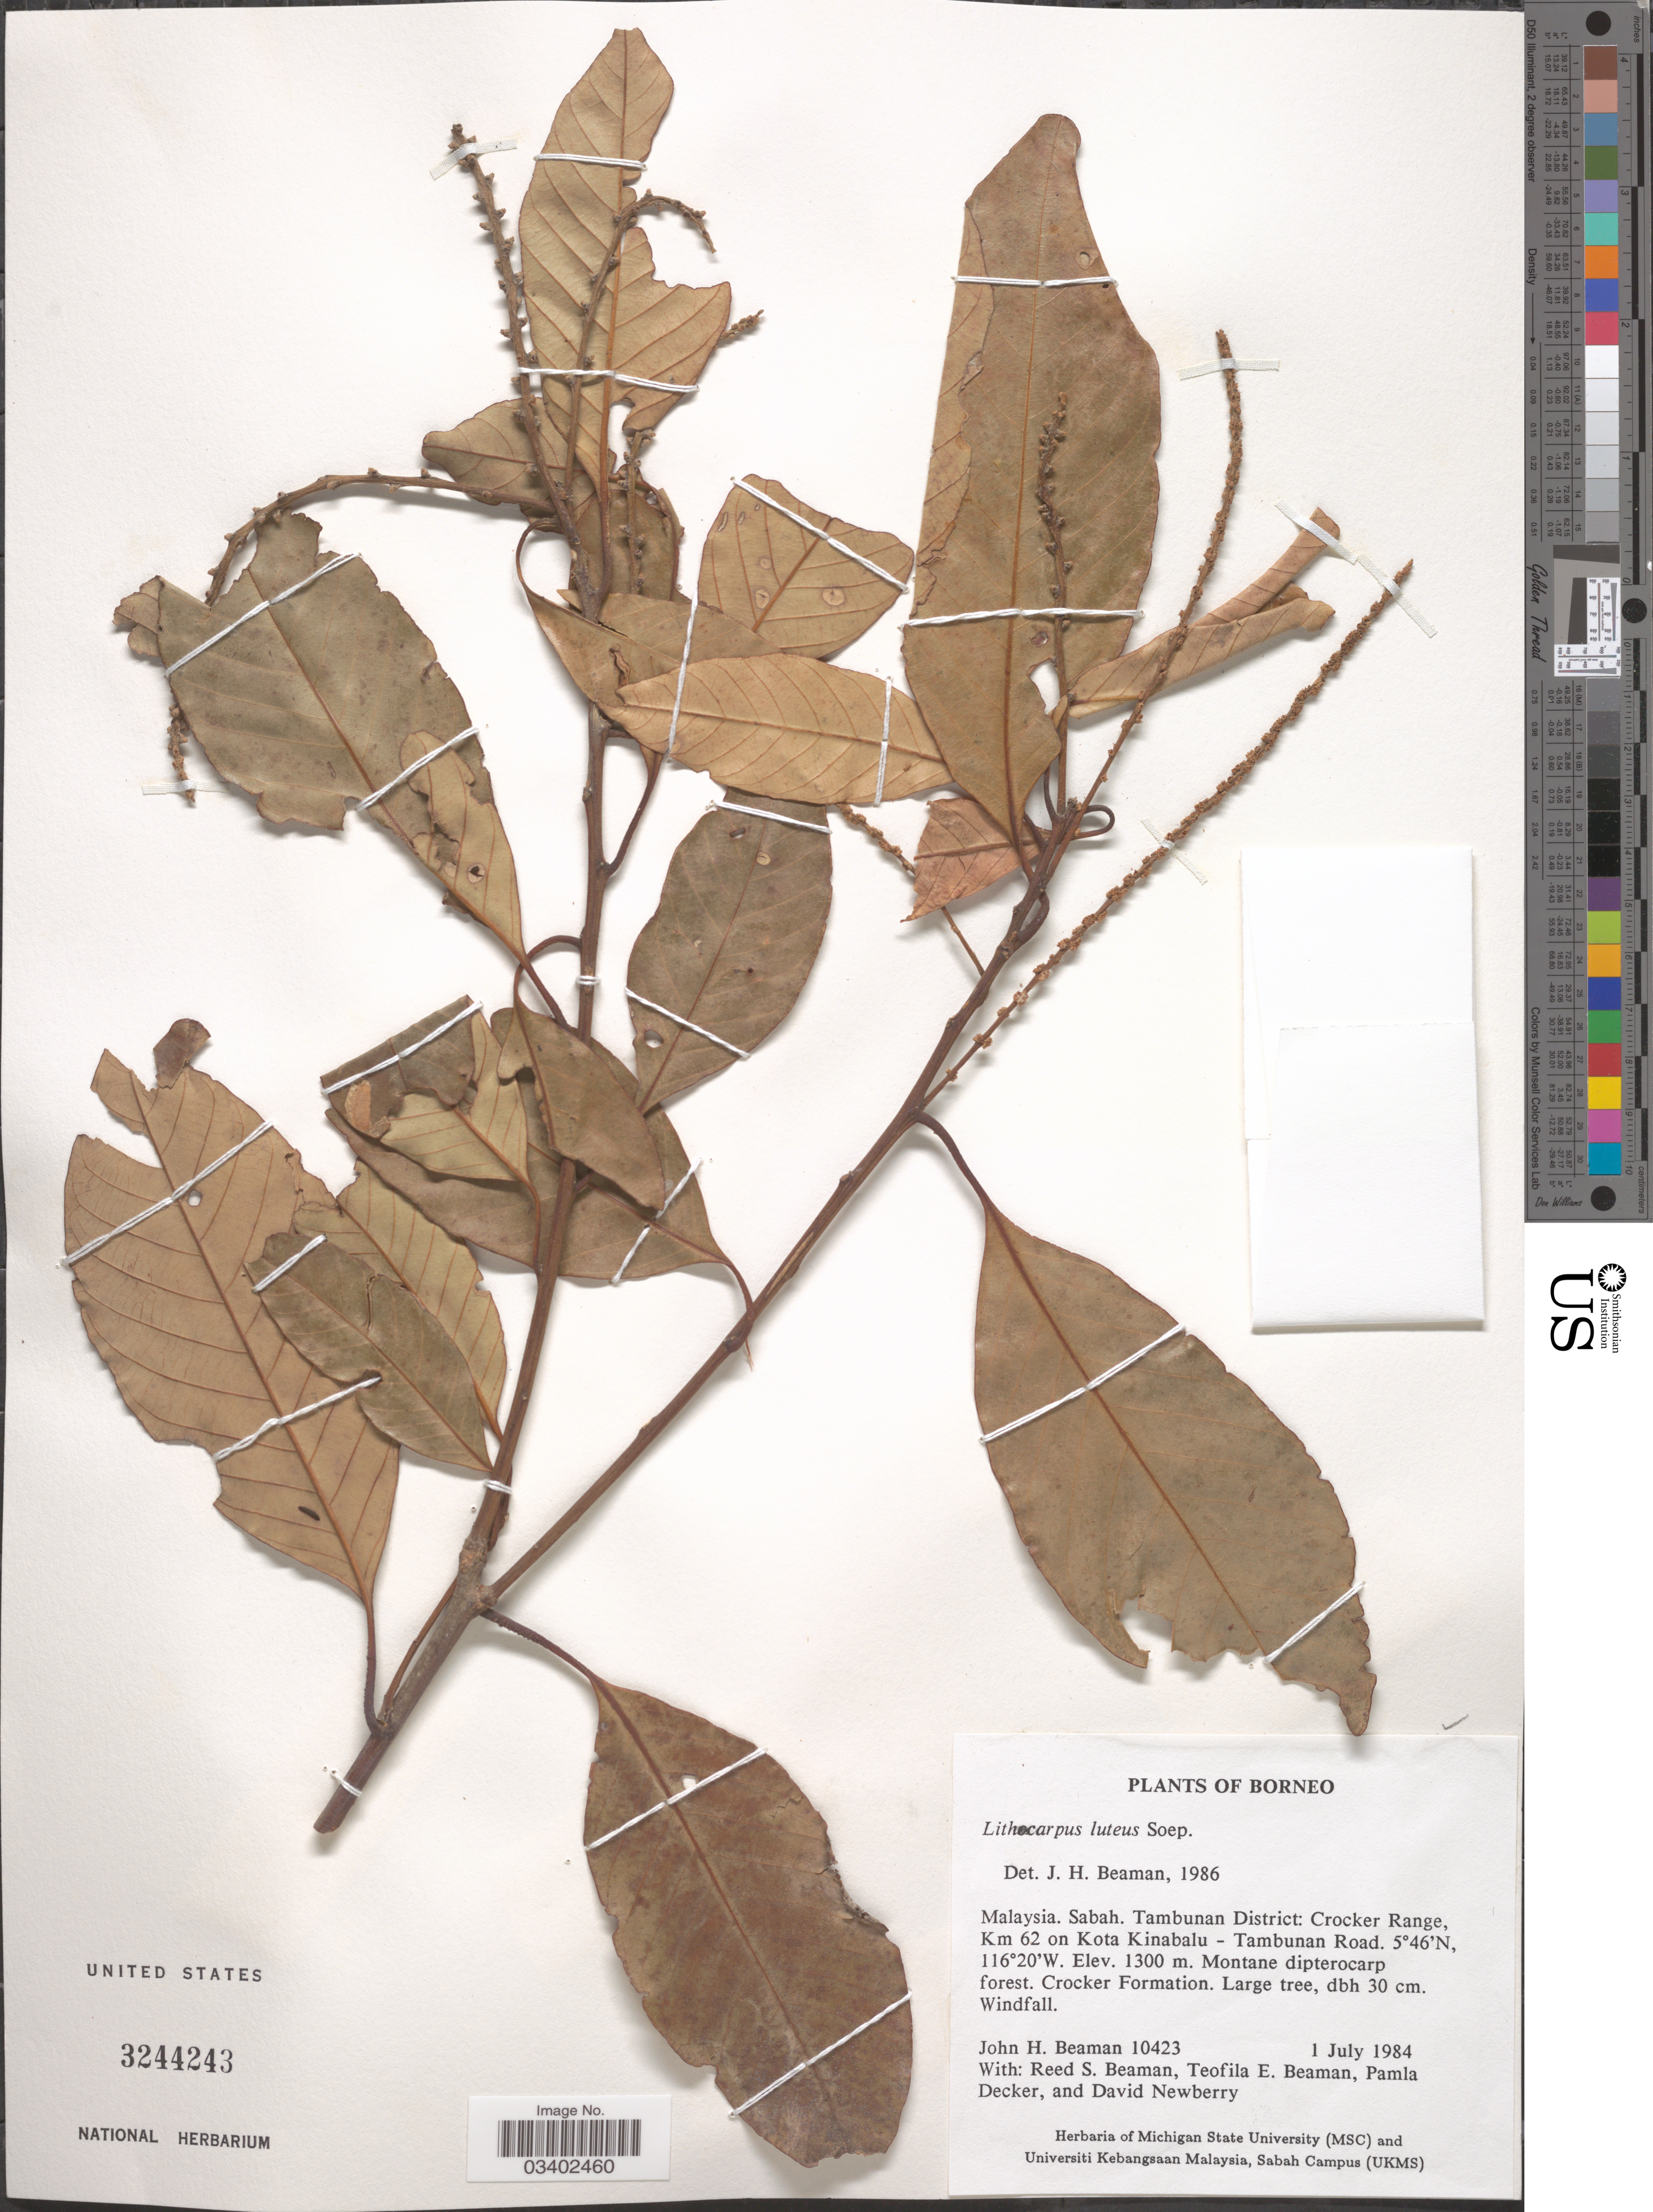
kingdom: Plantae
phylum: Tracheophyta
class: Magnoliopsida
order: Fagales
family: Fagaceae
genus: Lithocarpus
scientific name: Lithocarpus luteus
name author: Soepadmo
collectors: J. H. Beaman, R. S. Beaman, T. E. Beaman, P. Decker & D. Newberry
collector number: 10423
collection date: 1984-07-01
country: Malaysia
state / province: Sabah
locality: Borneo. Tambunan District: Crocker Range, Km 62 on Kota Kinabalu - Tambunan Road. Crocker Formation.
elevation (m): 1300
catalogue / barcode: US 3244243